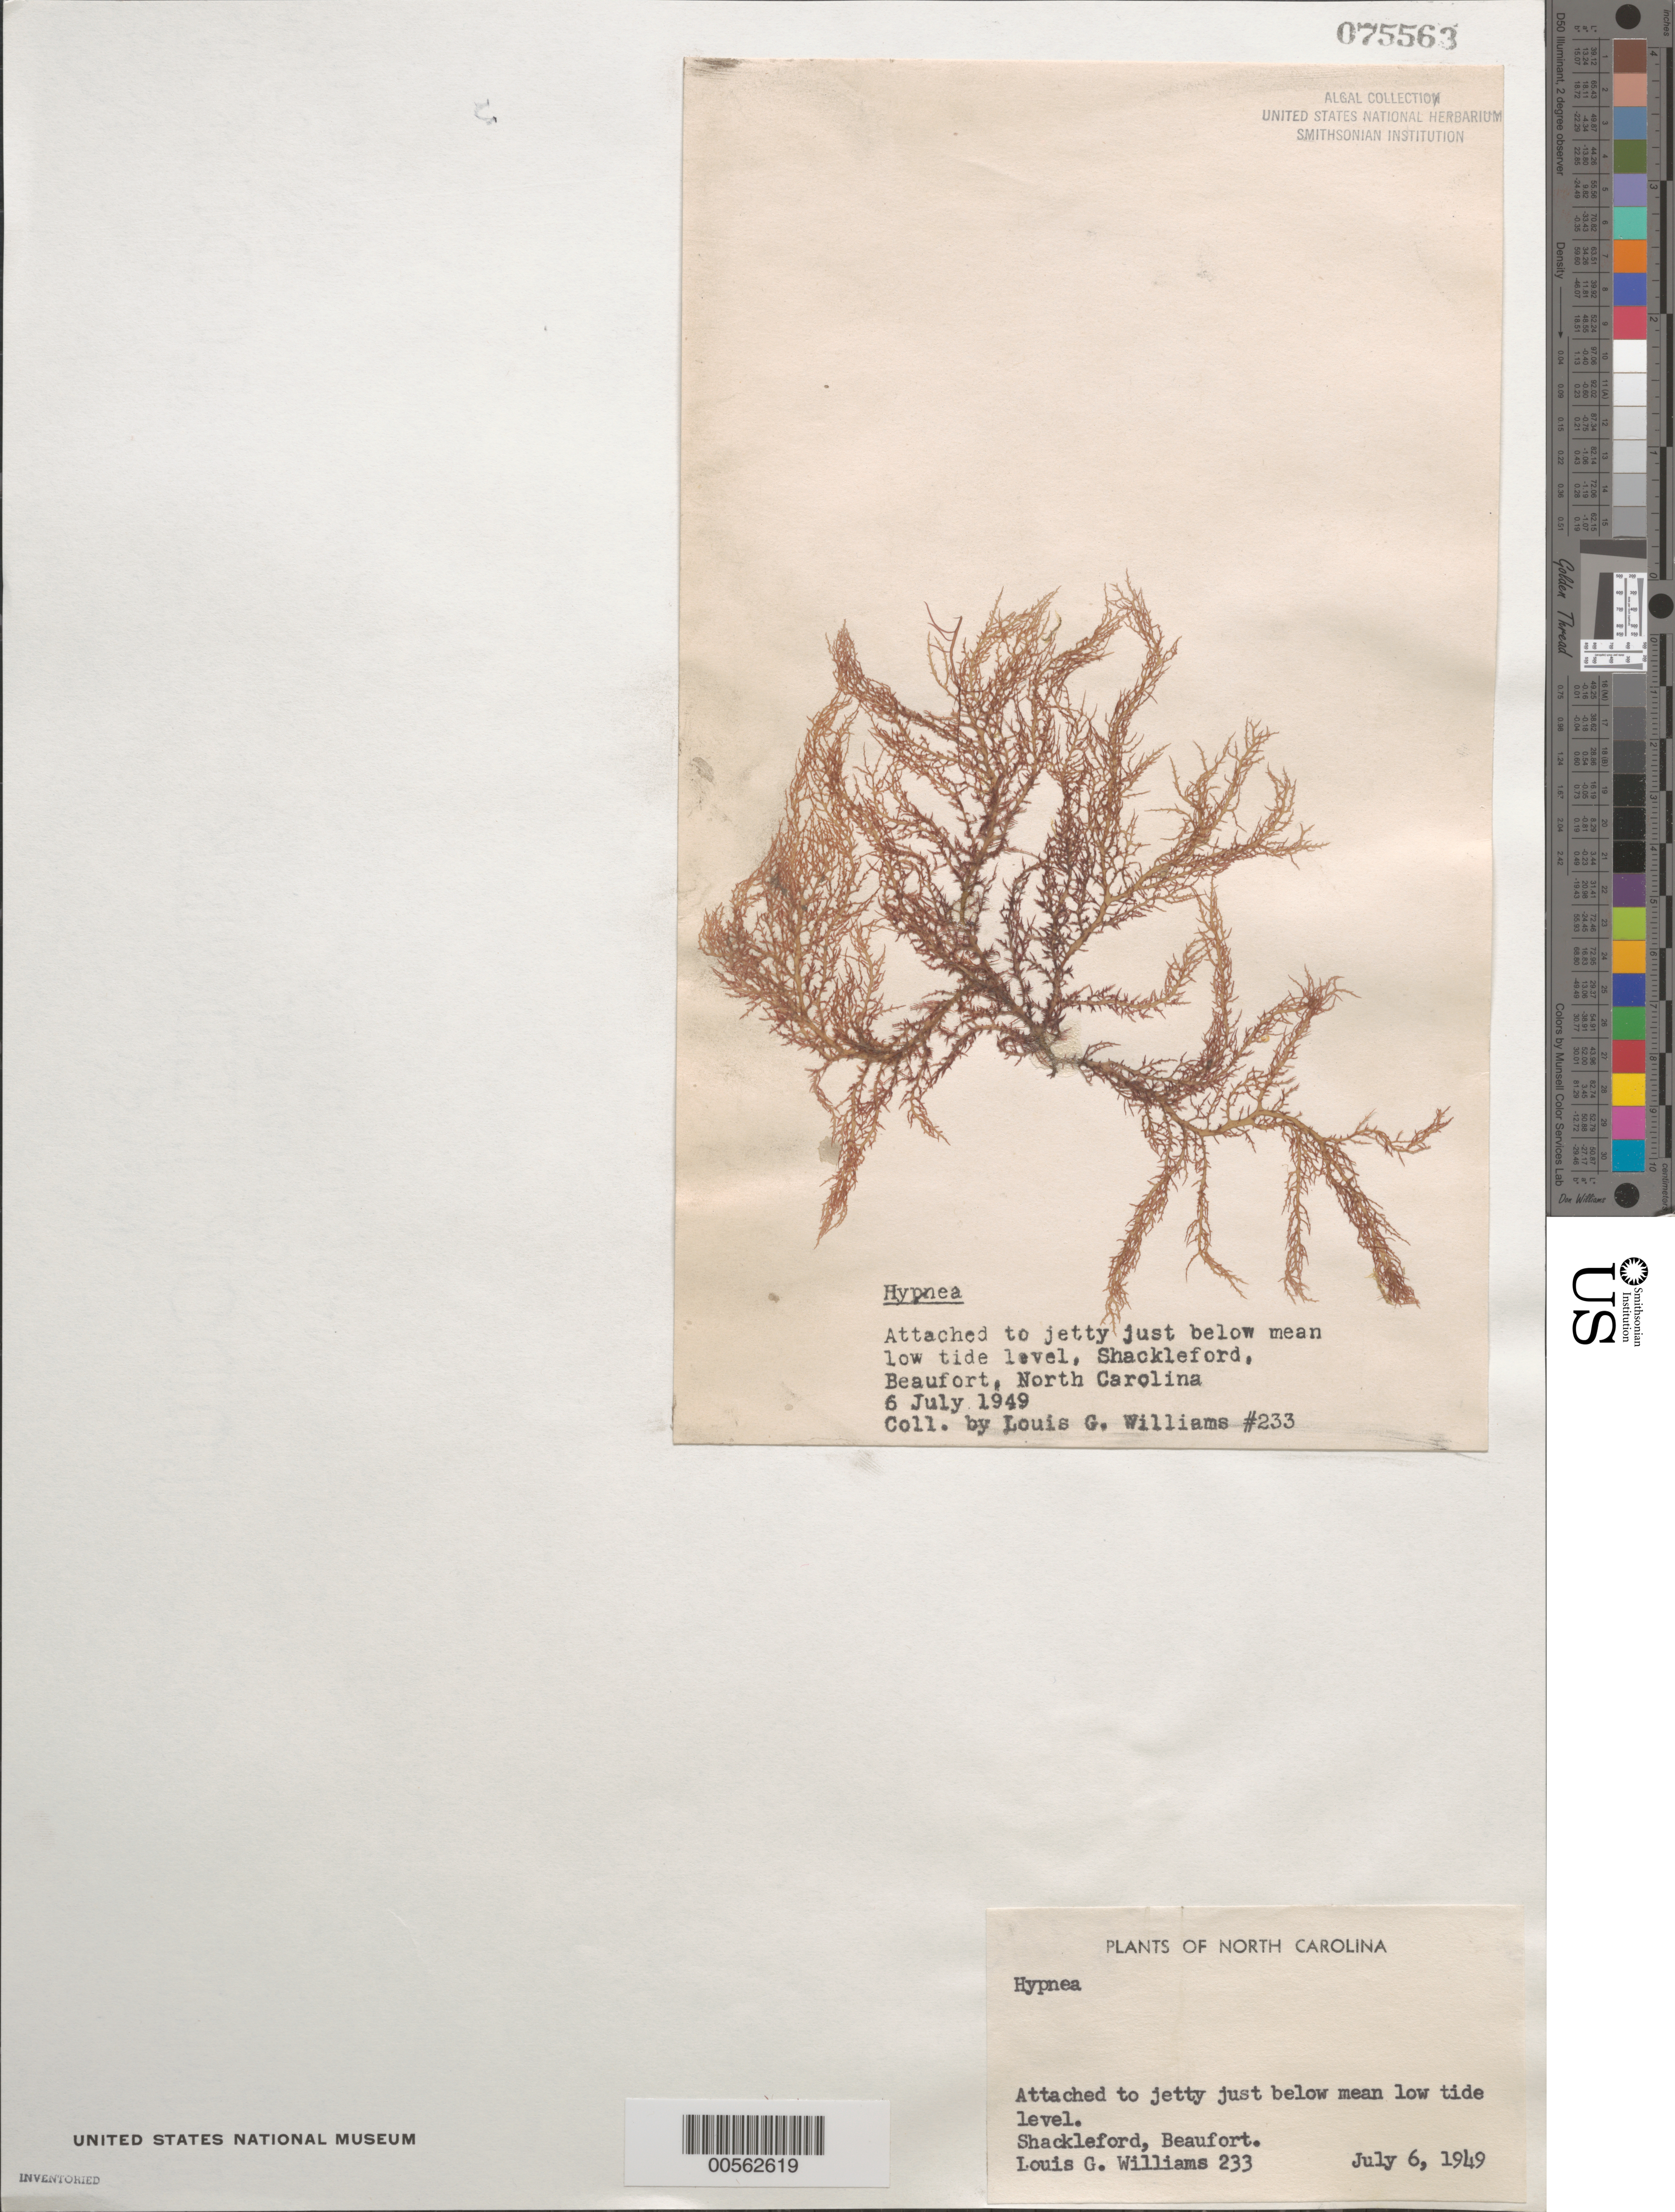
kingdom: Plantae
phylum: Rhodophyta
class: Florideophyceae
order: Gigartinales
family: Cystocloniaceae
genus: Hypnea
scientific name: Hypnea sp.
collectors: L. G. Williams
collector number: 233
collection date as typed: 06 Jul 1949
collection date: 1949-07-06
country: United States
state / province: North Carolina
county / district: Carteret County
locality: Beaufort, Shackleford jetty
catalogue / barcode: US 75563